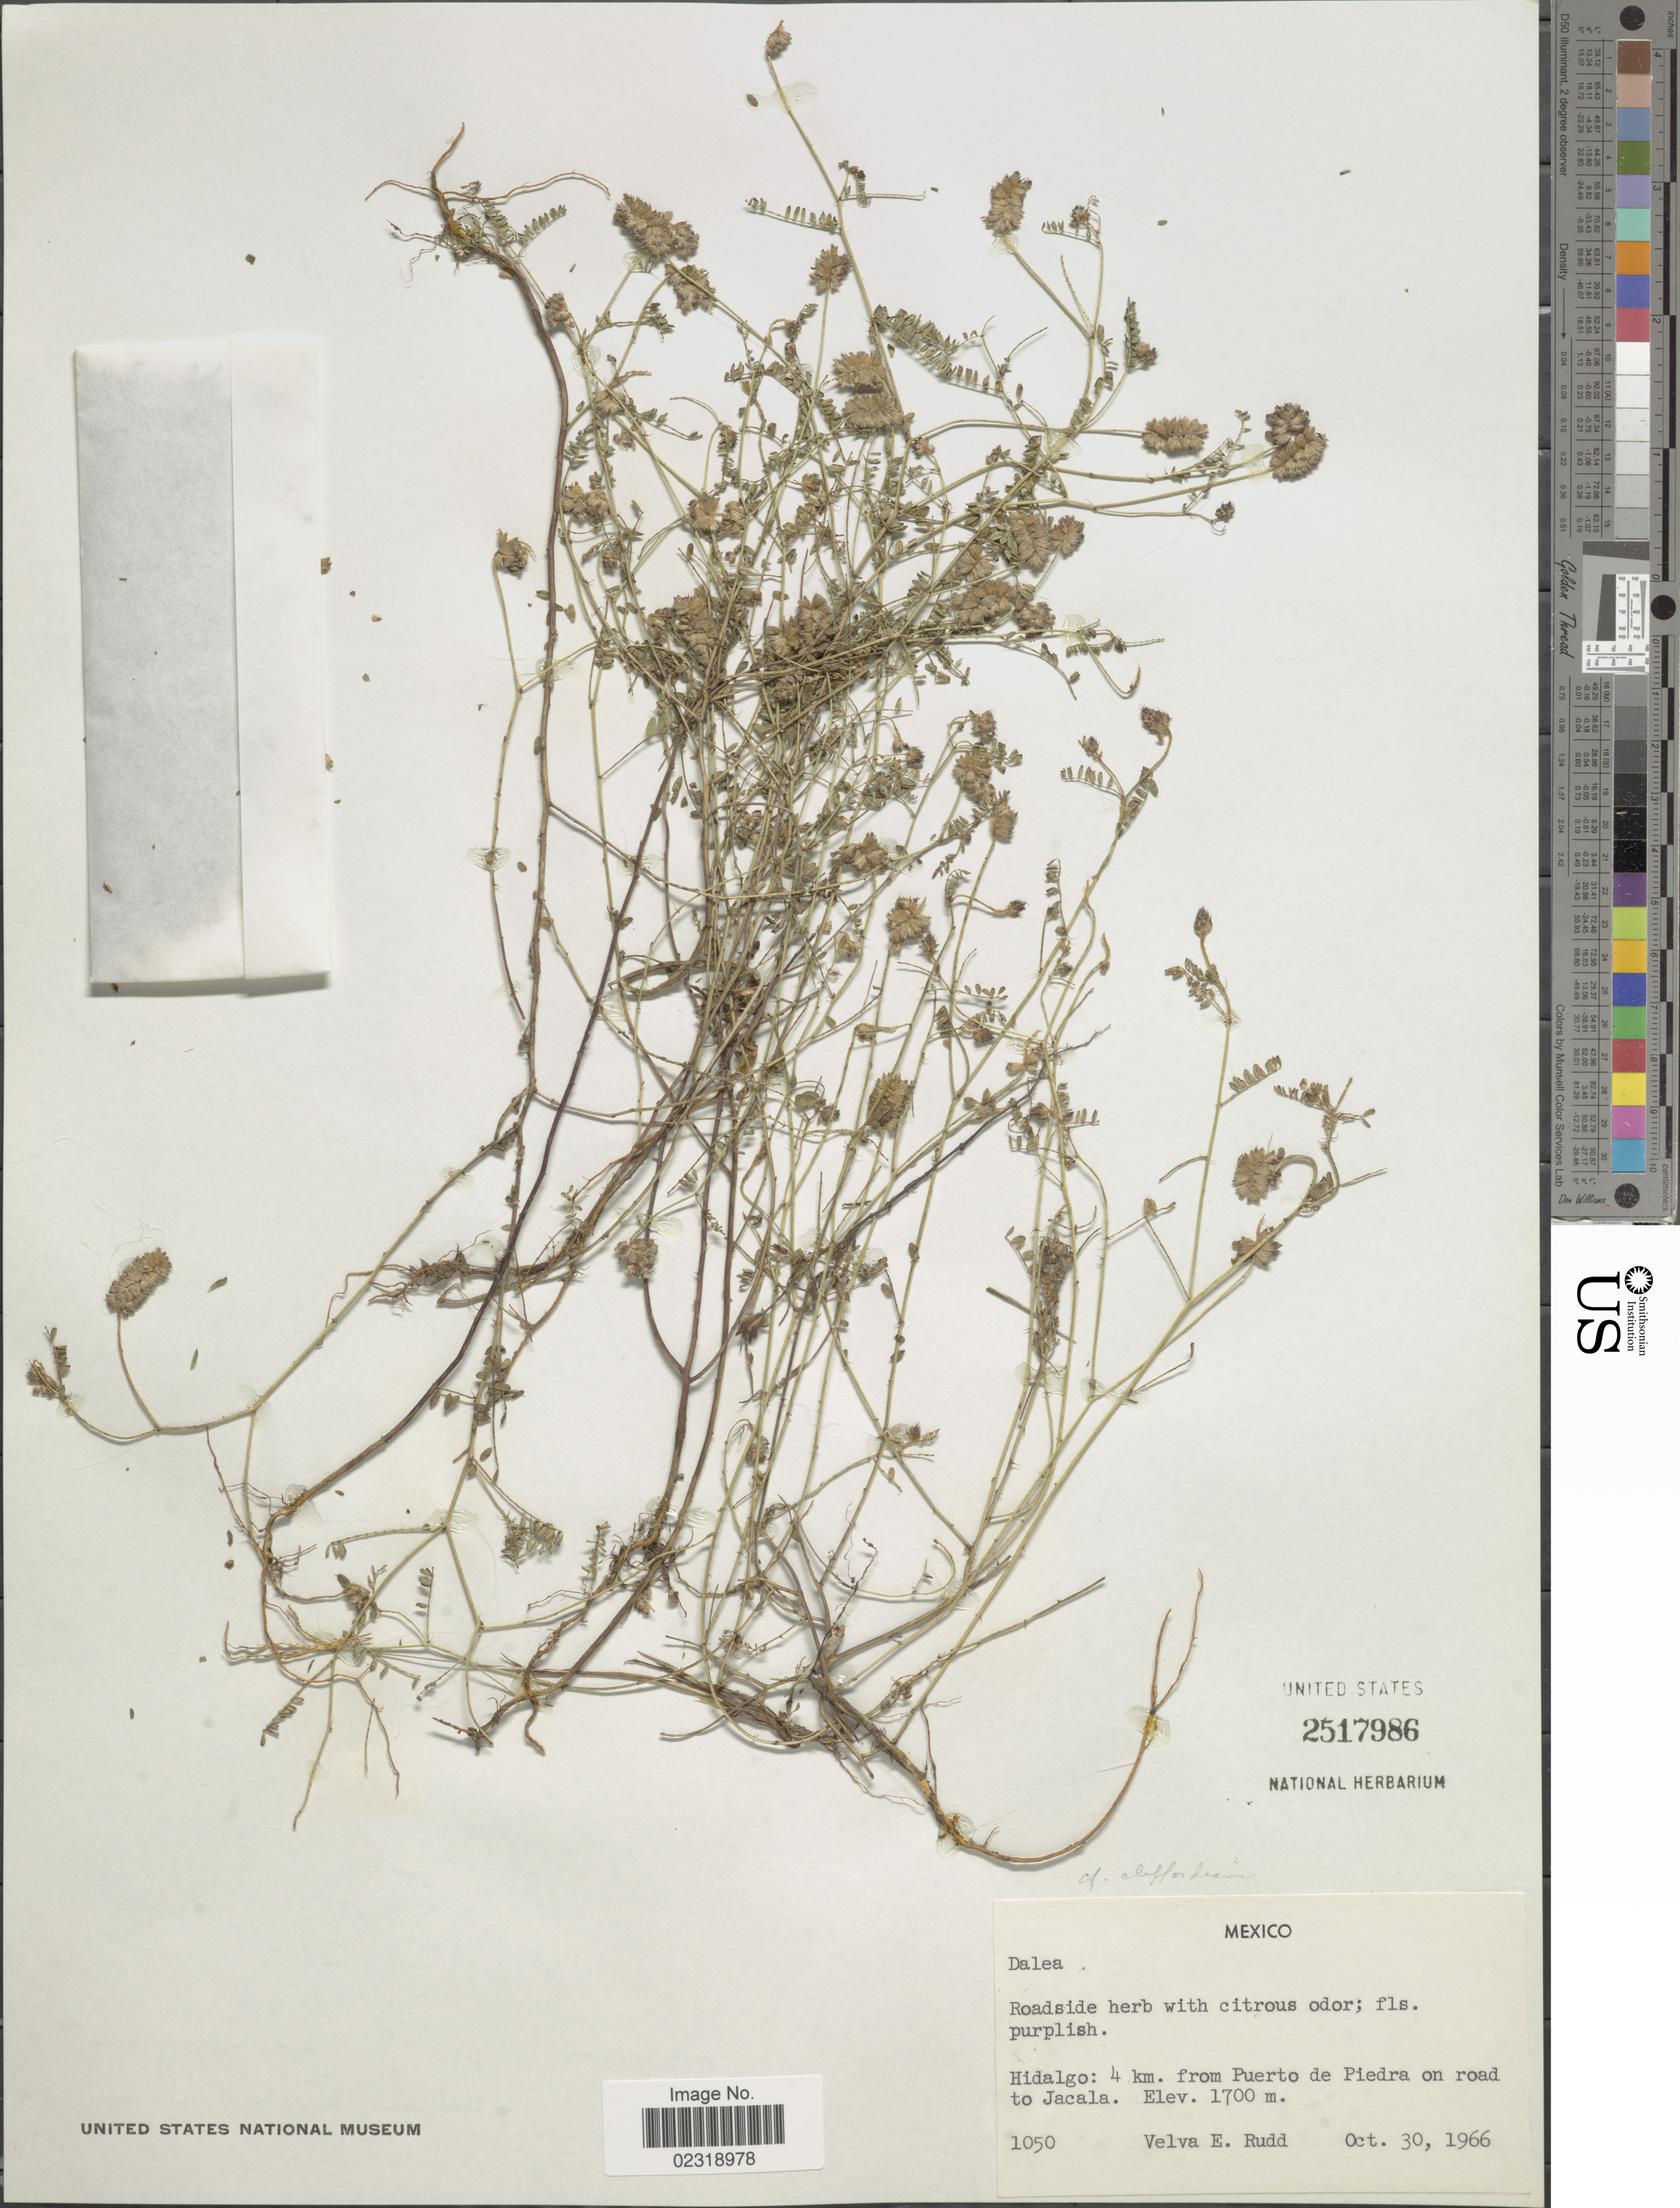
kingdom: Plantae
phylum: Tracheophyta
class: Magnoliopsida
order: Fabales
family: Fabaceae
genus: Dalea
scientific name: Dalea cliffortiana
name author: Willd.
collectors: V. E. Rudd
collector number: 1050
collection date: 1966-10-30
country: Mexico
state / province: Hidalgo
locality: Hidalgo: 4 km from Puerto de Piedra on road to Jacala.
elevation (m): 1700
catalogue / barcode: US 2517986